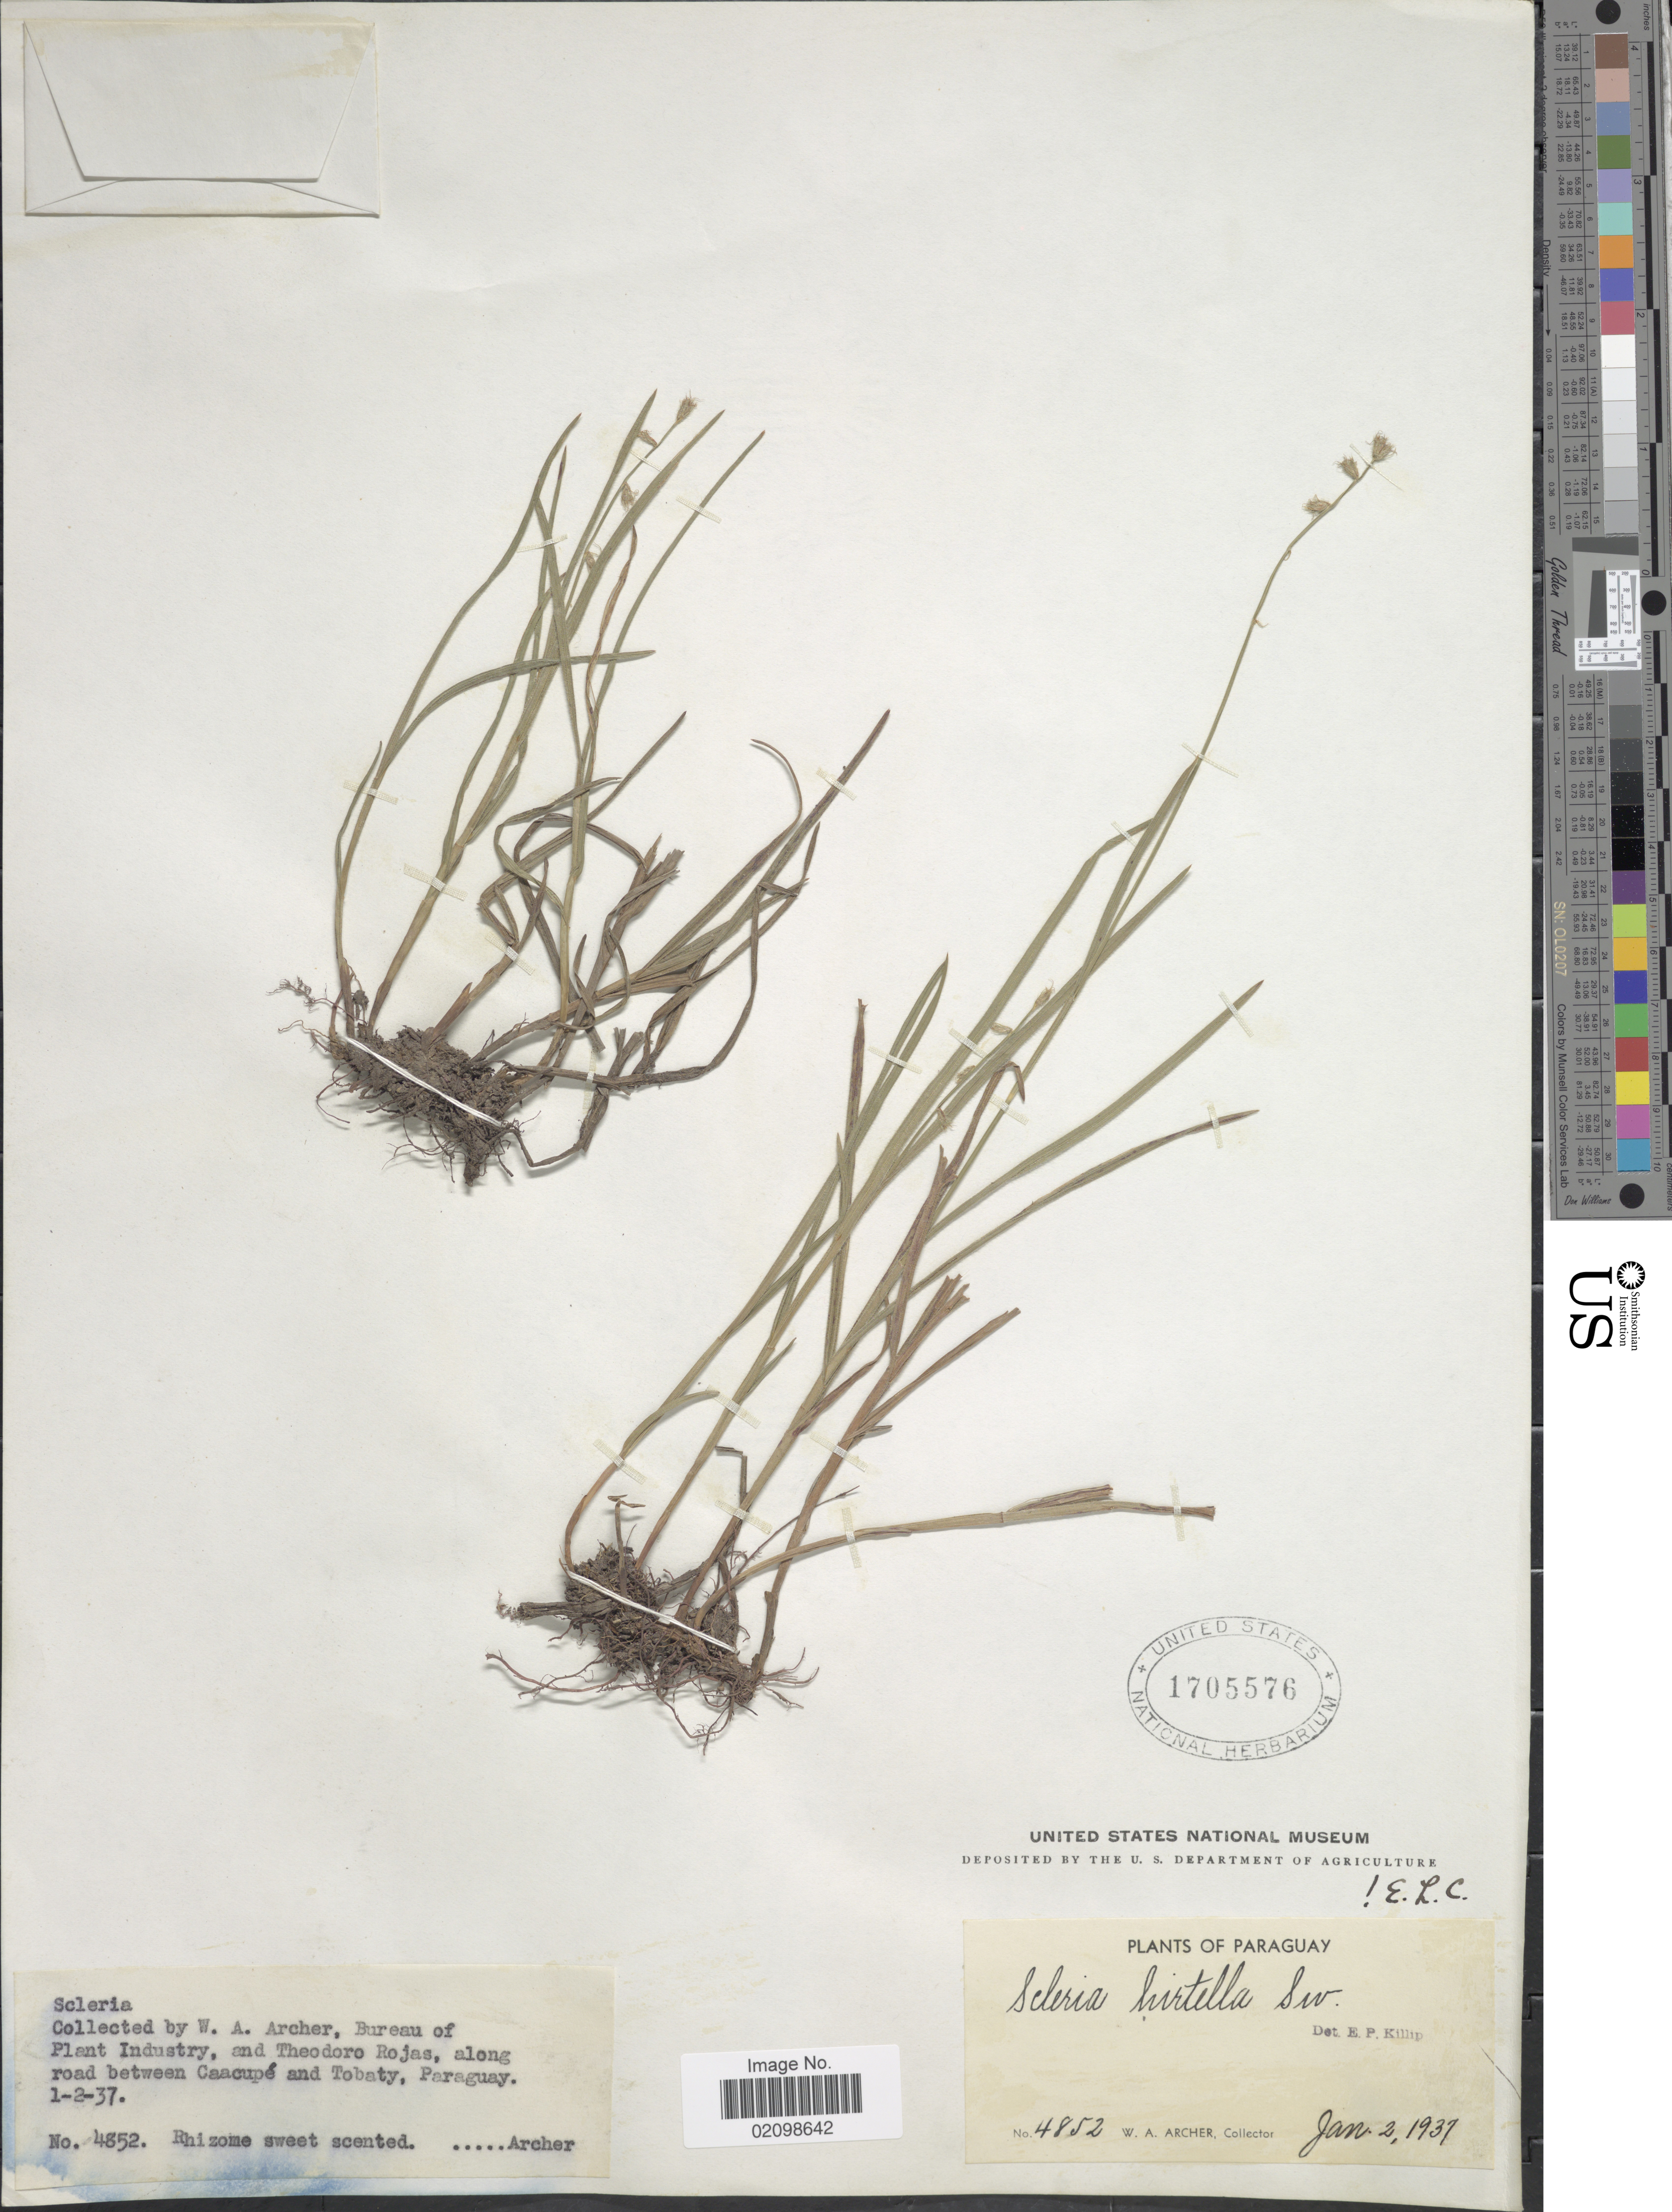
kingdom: Plantae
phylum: Tracheophyta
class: Liliopsida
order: Poales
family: Cyperaceae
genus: Scleria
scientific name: Scleria distans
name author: Poir.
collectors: W. A. Archer & C. Rojas T.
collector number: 4852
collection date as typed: Transcribed d/m/y: 1/2/37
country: Paraguay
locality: Along road between Caacupe and Tobaty, Paraguay.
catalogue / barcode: US 1705576